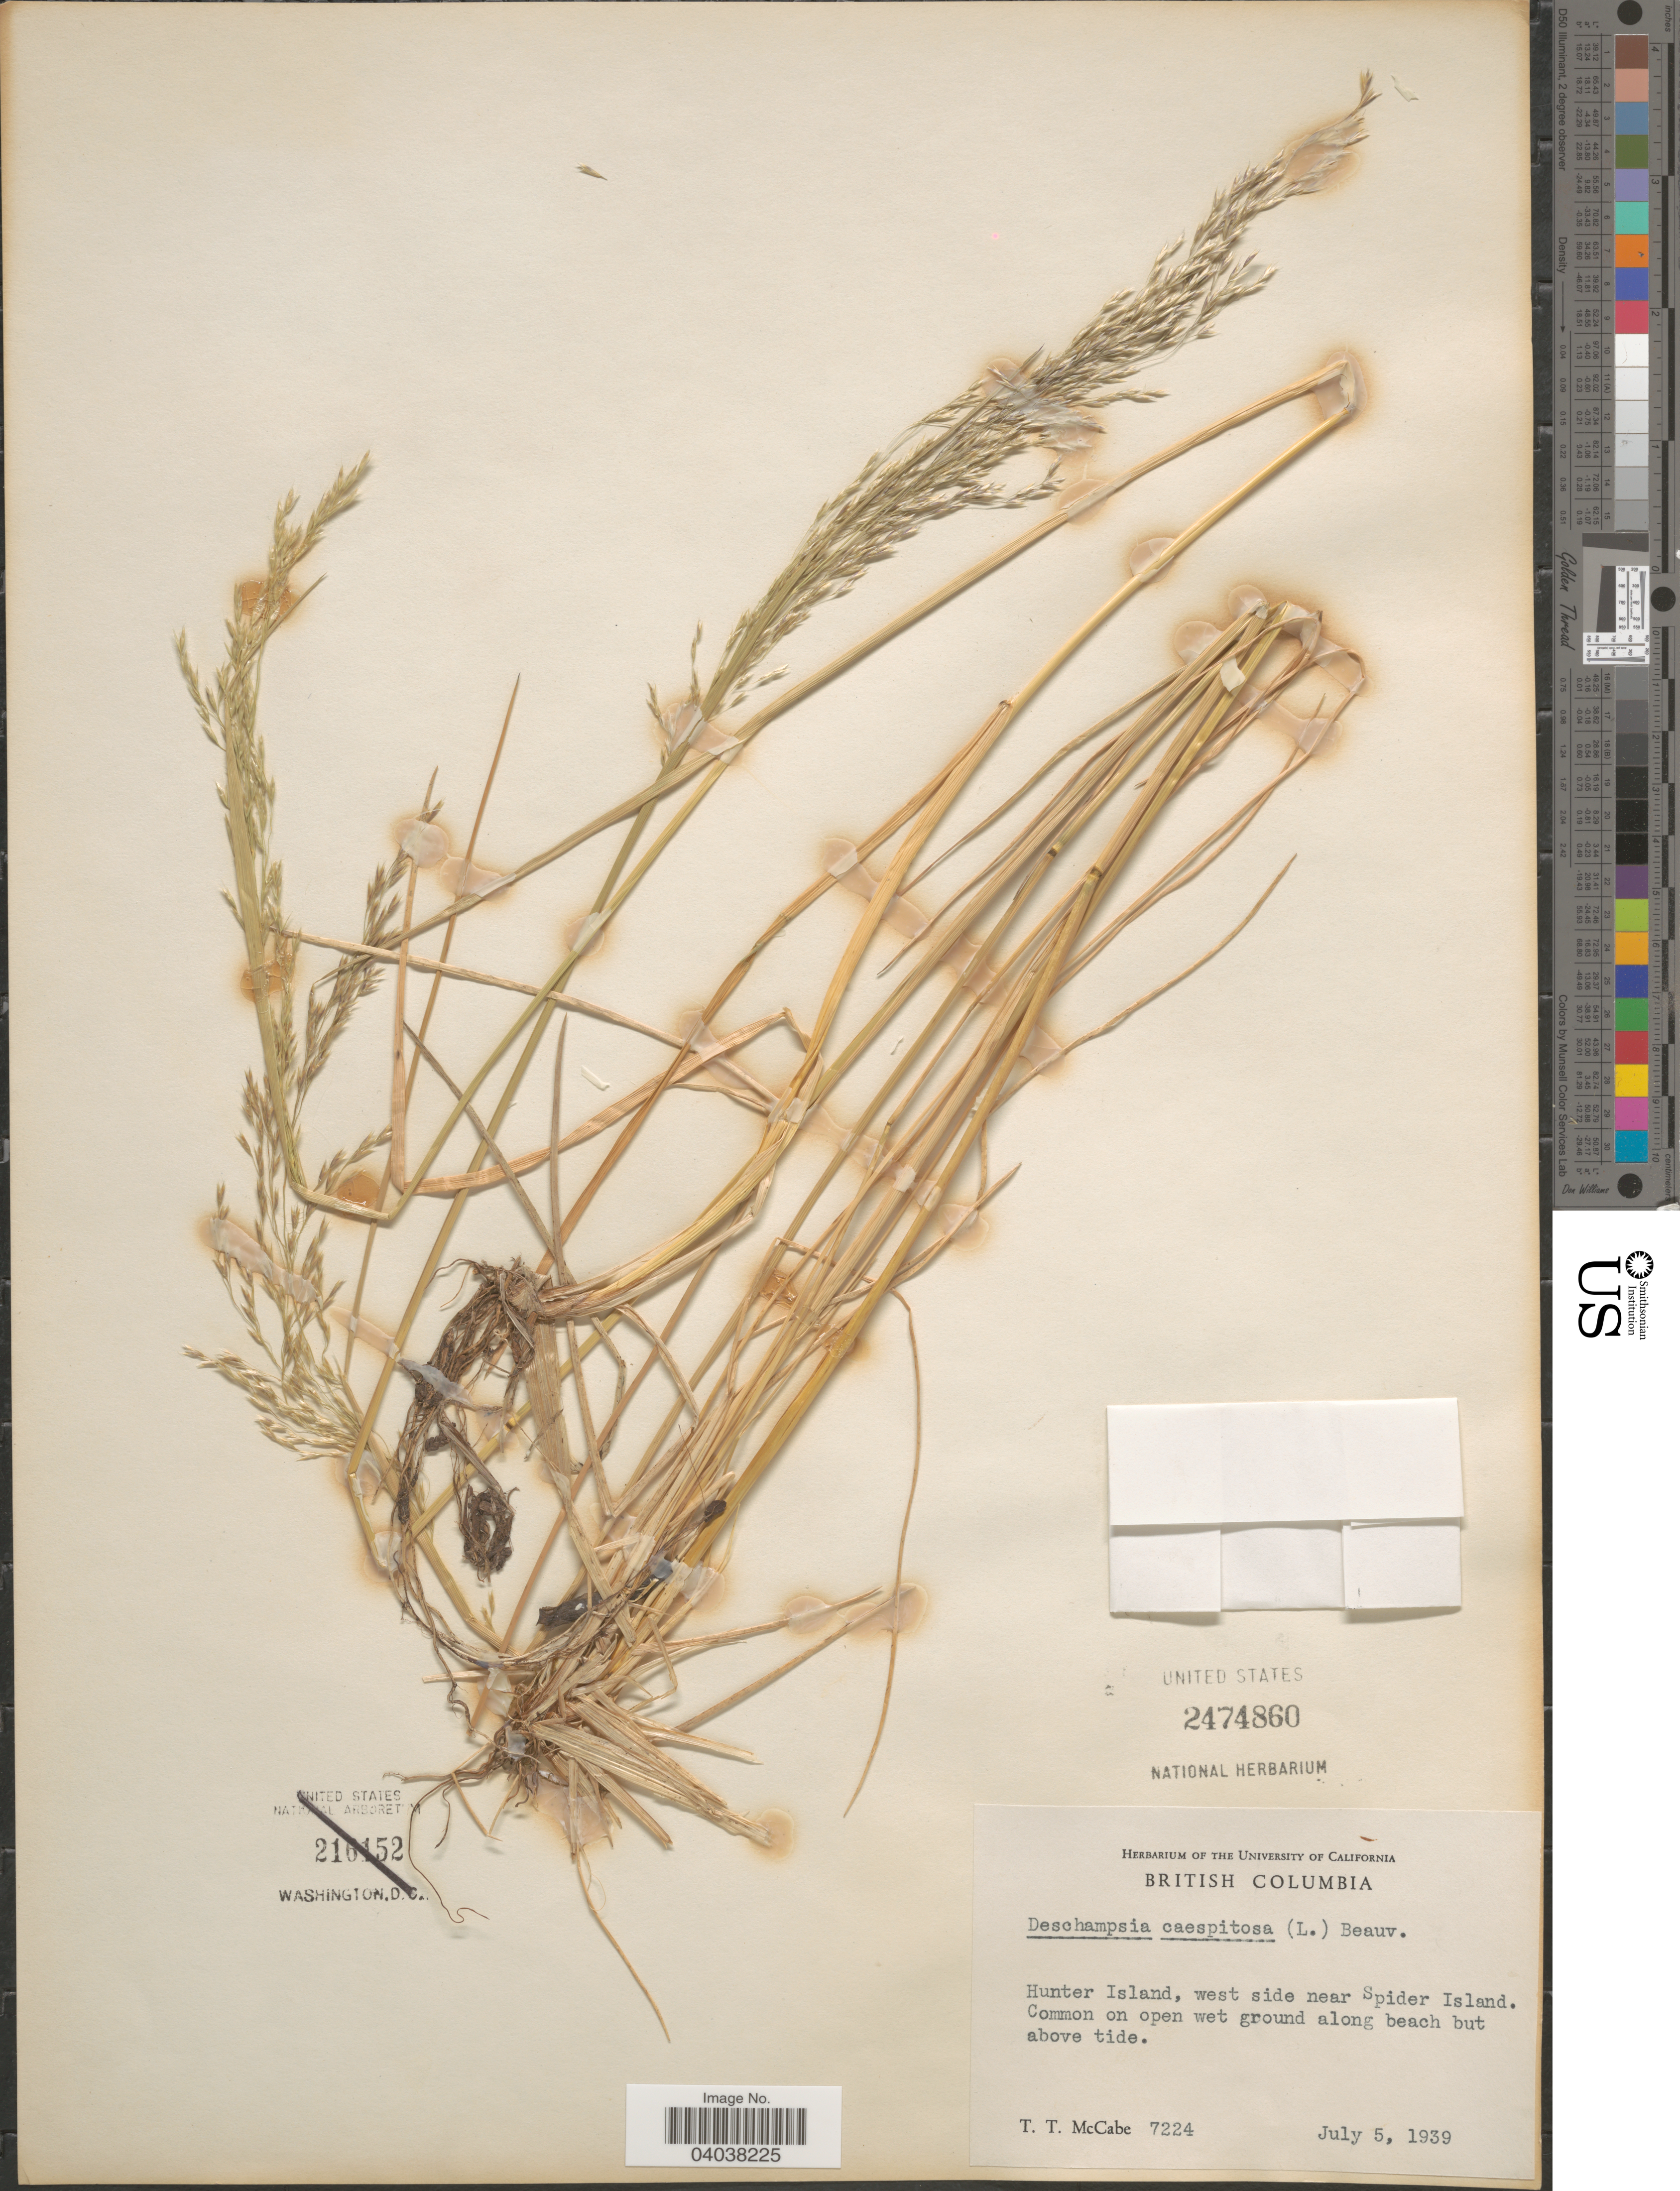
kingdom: Plantae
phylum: Tracheophyta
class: Liliopsida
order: Poales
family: Poaceae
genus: Deschampsia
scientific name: Deschampsia cespitosa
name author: (L.) P. Beauv.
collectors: T. McCabe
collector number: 7224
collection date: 1939-07-05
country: Canada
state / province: British Columbia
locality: Hunter Island, west side near Spider Island. Along beach but above tide.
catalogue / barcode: US 2474860